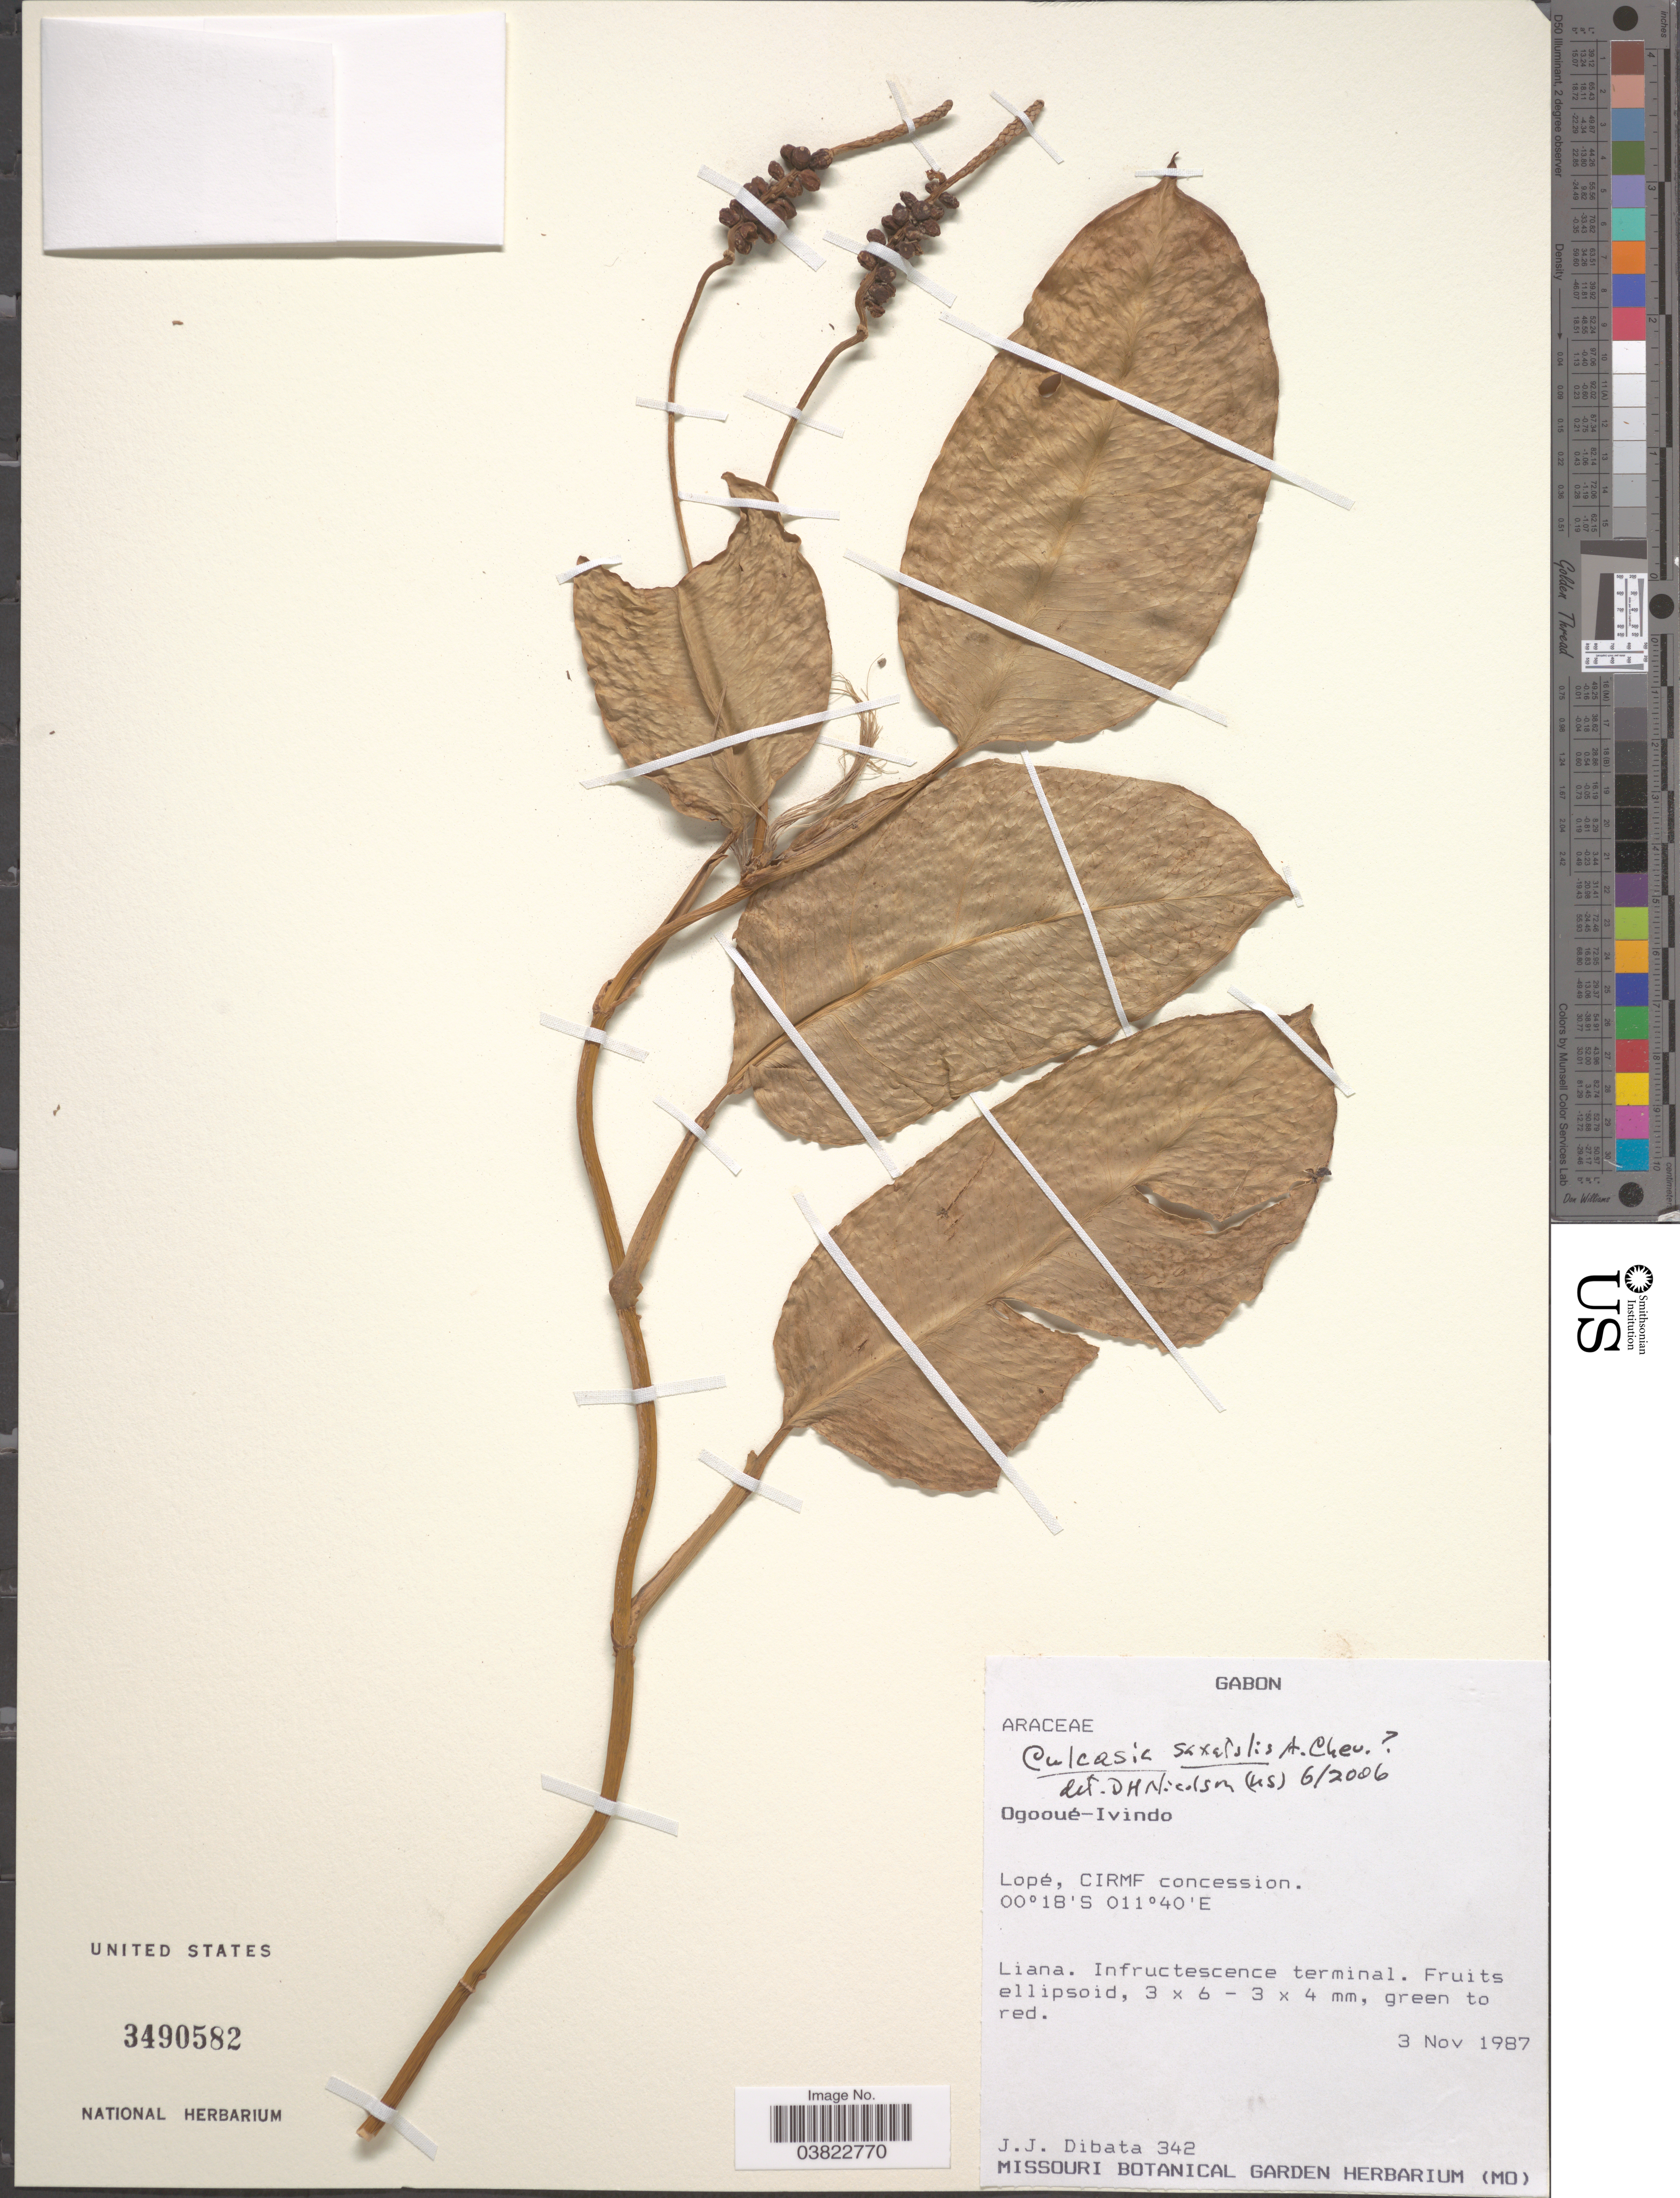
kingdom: Plantae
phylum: Tracheophyta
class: Liliopsida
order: Alismatales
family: Araceae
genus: Culcasia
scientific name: Culcasia saxatilis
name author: A. Chev.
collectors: J. Dibata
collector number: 342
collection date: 1987-11-03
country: Gabon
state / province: Ogooue-Ivindo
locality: Lopé, CIRMF concession.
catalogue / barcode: US 3490582